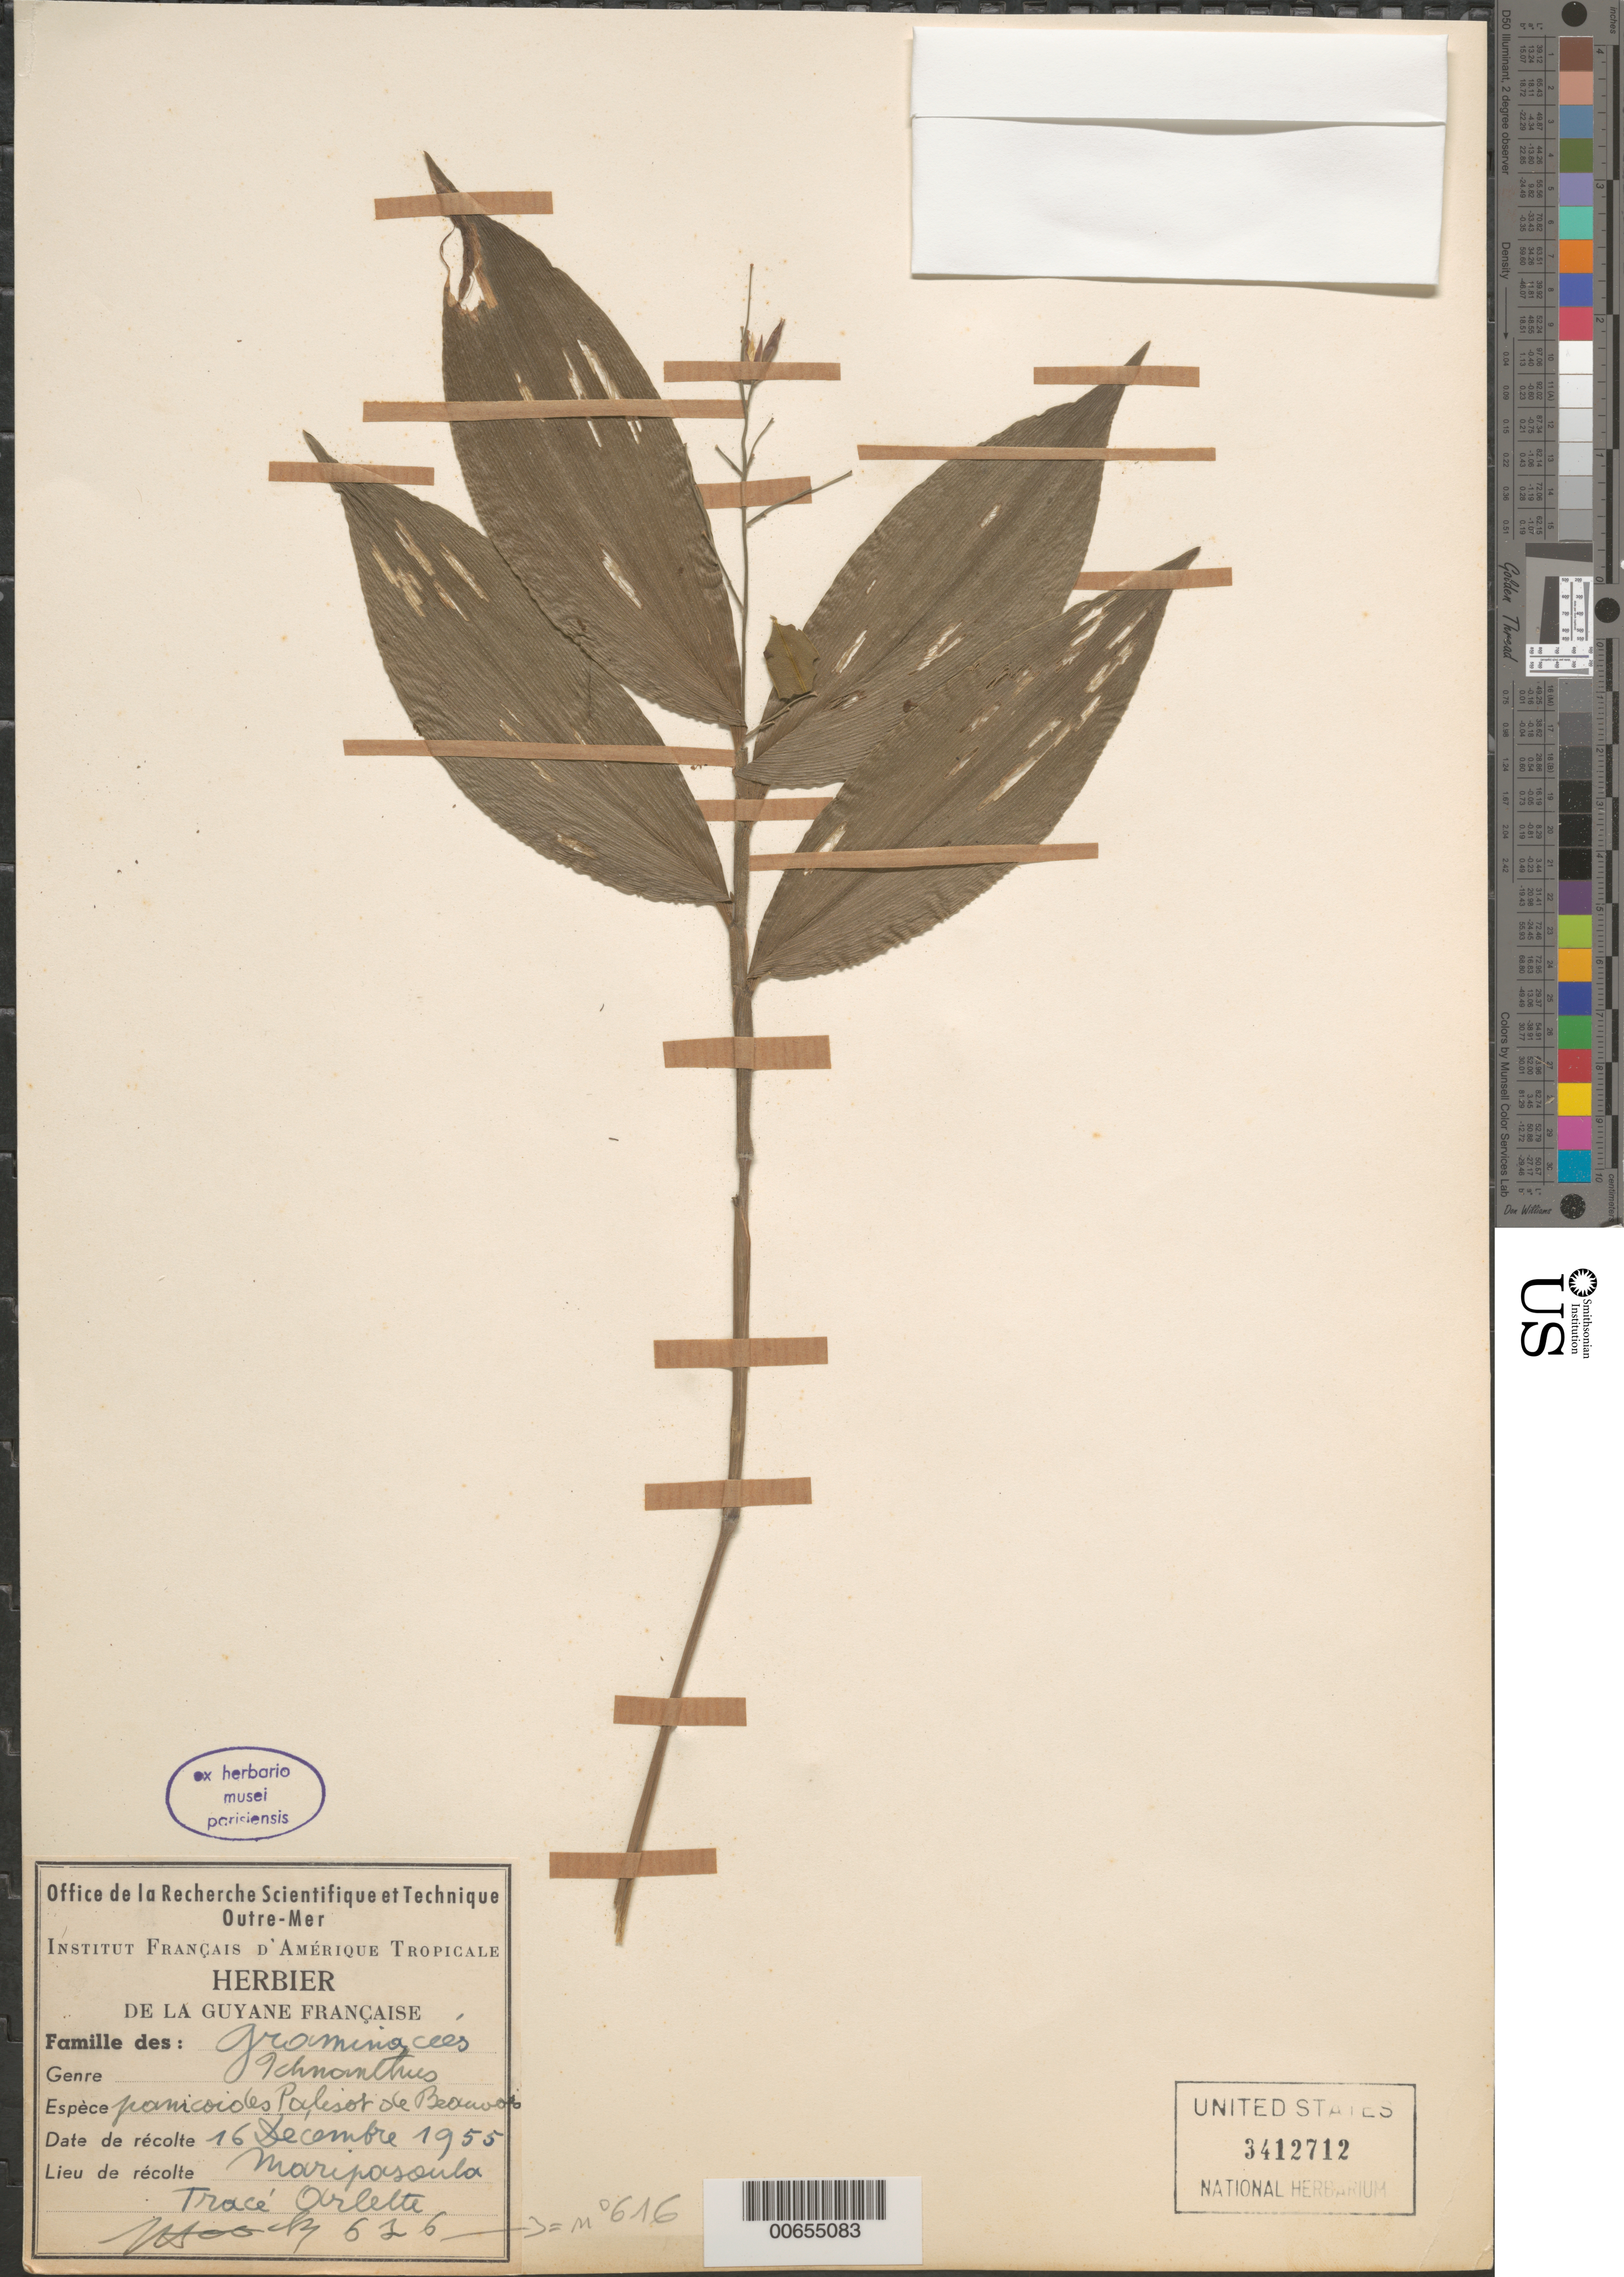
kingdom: Plantae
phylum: Tracheophyta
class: Liliopsida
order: Poales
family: Poaceae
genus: Ichnanthus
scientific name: Ichnanthus panicoides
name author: P. Beauv.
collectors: J. Hoock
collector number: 616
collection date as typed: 16-Dec-55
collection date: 1955-12-16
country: French Guiana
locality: Maripasoula, Tracé Orlette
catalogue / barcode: US 3412712